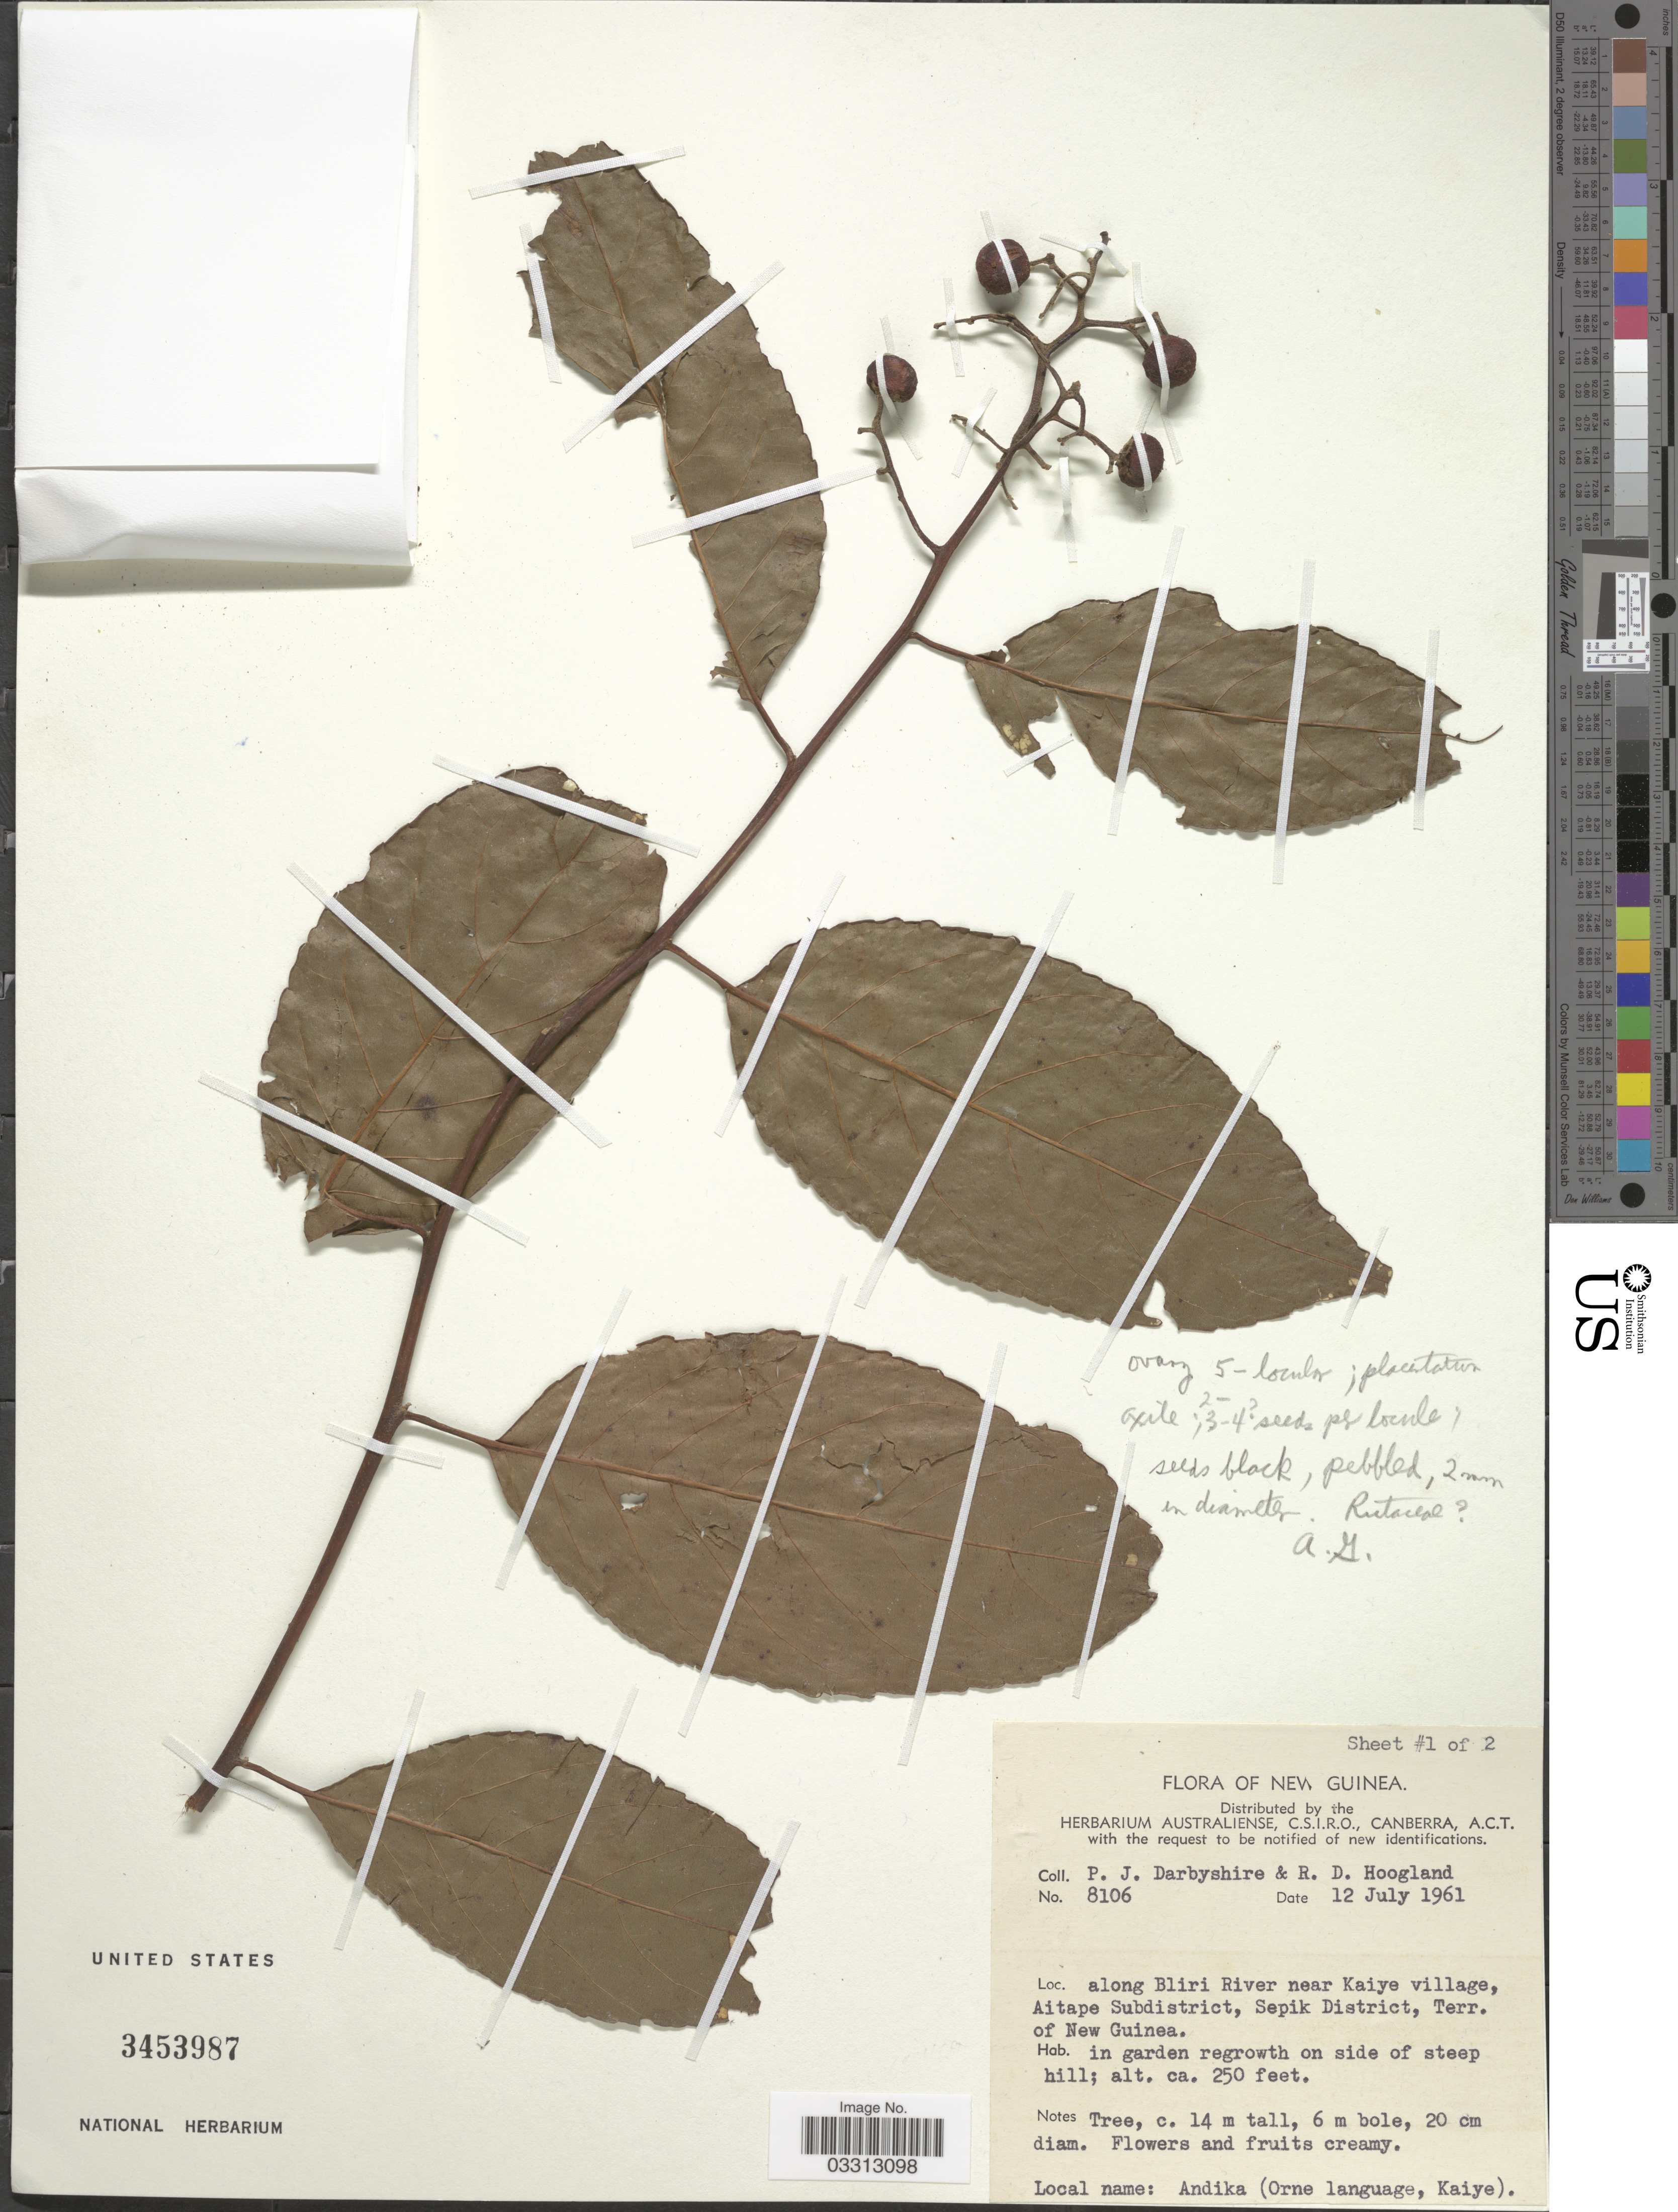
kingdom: Plantae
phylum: Tracheophyta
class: Magnoliopsida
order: Ericales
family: Styracaceae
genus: Bruinsmia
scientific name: Bruinsmia styracoides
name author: Boerl. & Koord.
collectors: P. Darbyshire & R. D. Hoogland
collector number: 8106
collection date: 1961-07-12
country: Papua New Guinea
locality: New Guinea. Along Bliri River near Kaiye village, Aitape Subdistrict, Sepik District, Terr. of New Guinea.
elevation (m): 76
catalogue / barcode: US 3453987